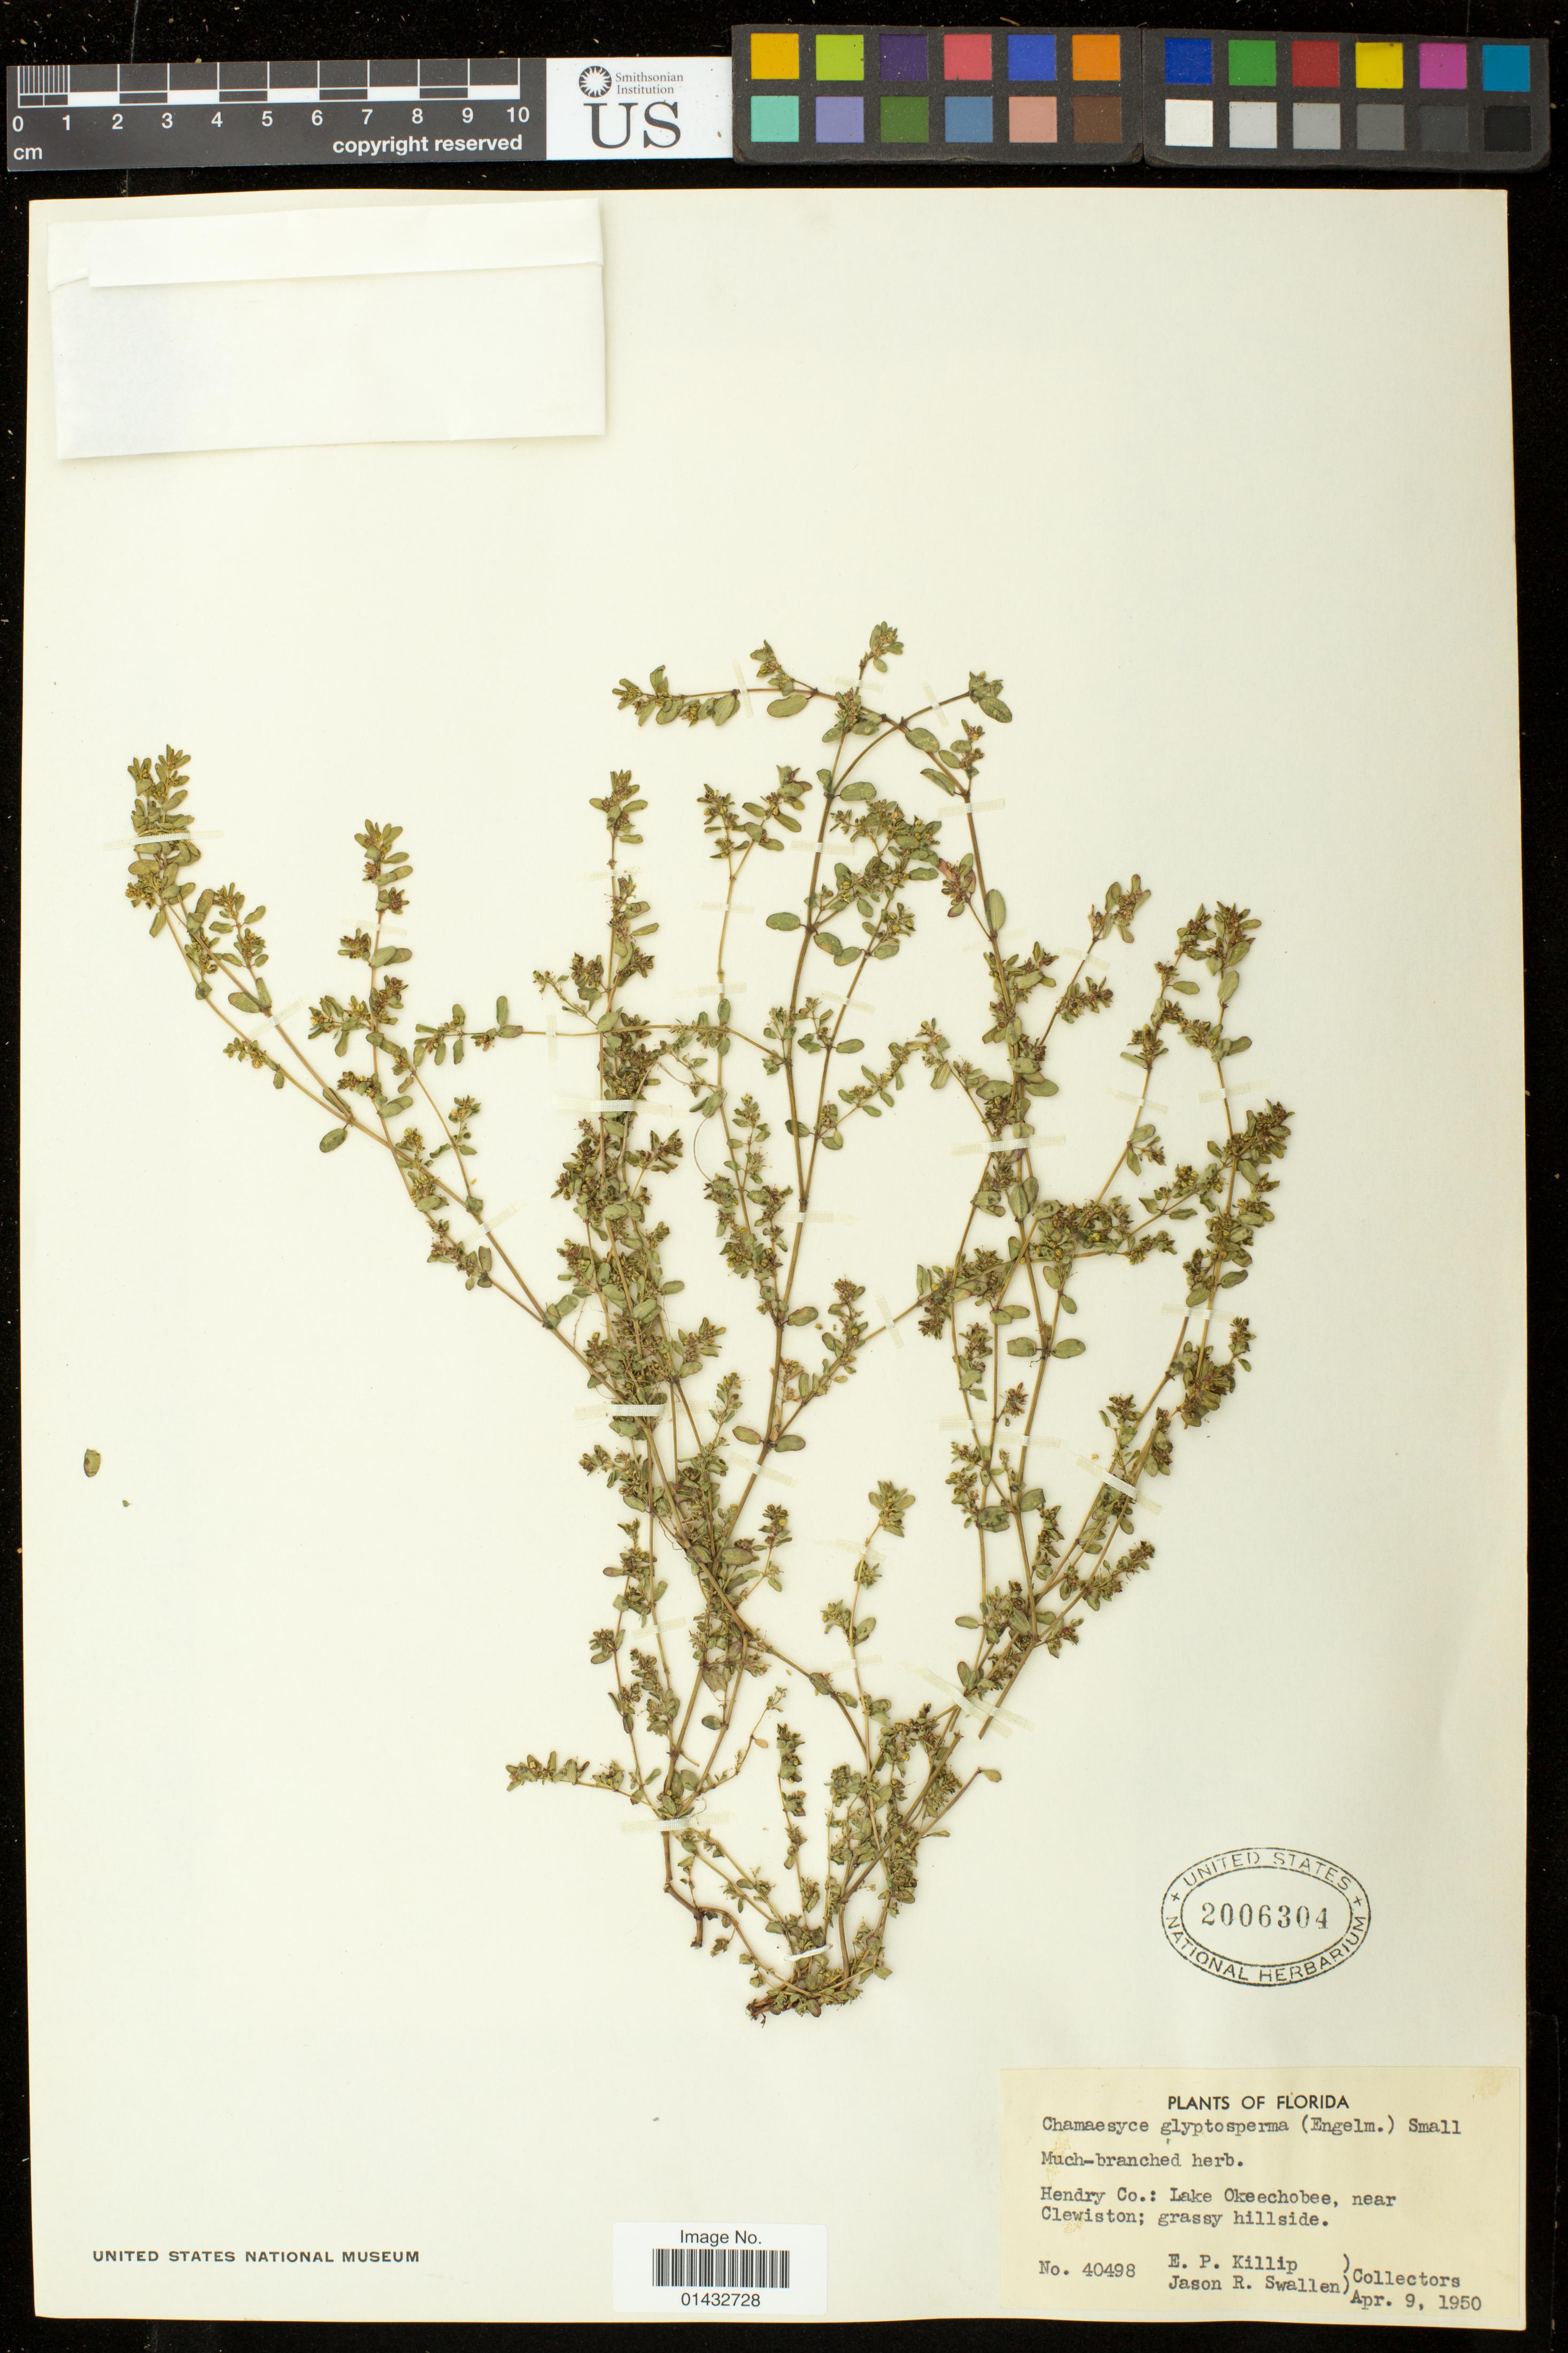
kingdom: Plantae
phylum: Tracheophyta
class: Magnoliopsida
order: Malpighiales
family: Euphorbiaceae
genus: Euphorbia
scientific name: Euphorbia blodgettii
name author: Engelm. ex Hitchc.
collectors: E. P. Killip & J. R. Swallen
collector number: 40498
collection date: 1950-04-09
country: United States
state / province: Florida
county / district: Hendry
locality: Lake Okeechobee, near Clewiston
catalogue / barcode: US 2006304